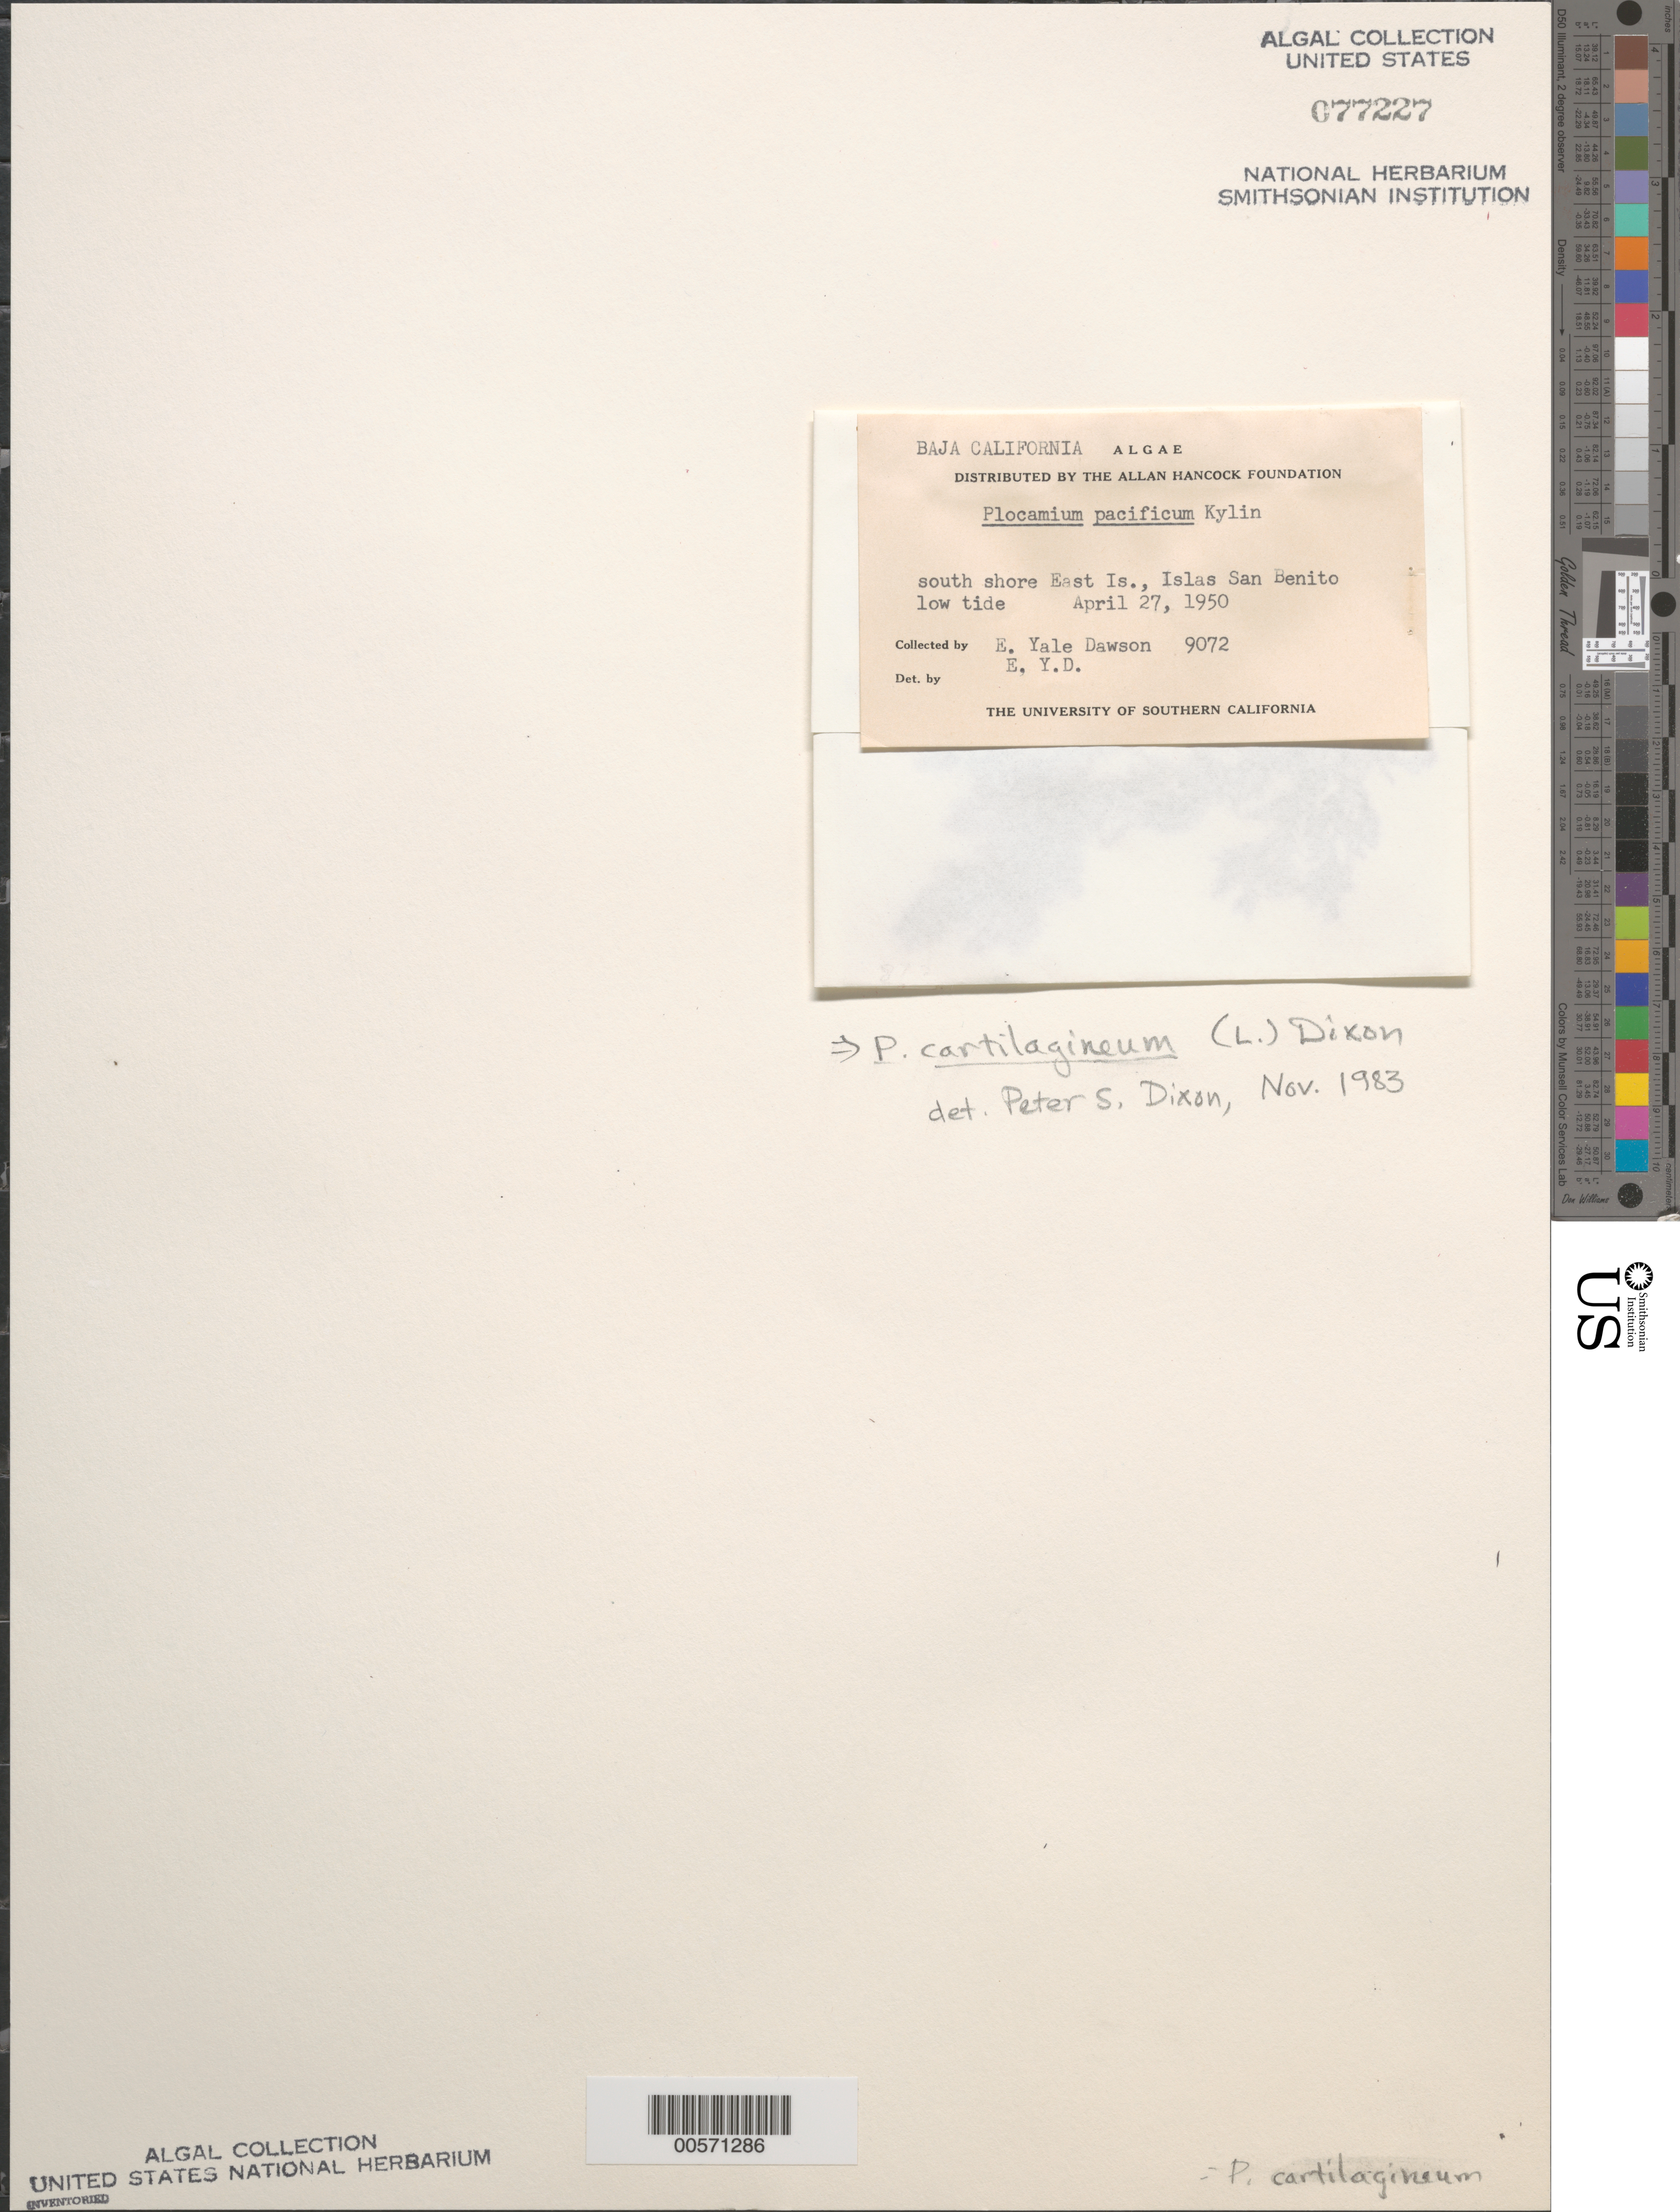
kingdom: Plantae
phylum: Rhodophyta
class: Florideophyceae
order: Plocamiales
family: Plocamiaceae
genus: Plocamium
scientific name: Plocamium cartilagineum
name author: (L.) P.S. Dixon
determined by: Dixon, P. S.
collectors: E. Y. Dawson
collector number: EYD 9072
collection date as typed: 27 Apr 1950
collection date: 1950-04-27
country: Mexico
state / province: Baja California Norte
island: East Island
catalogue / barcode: US 77227